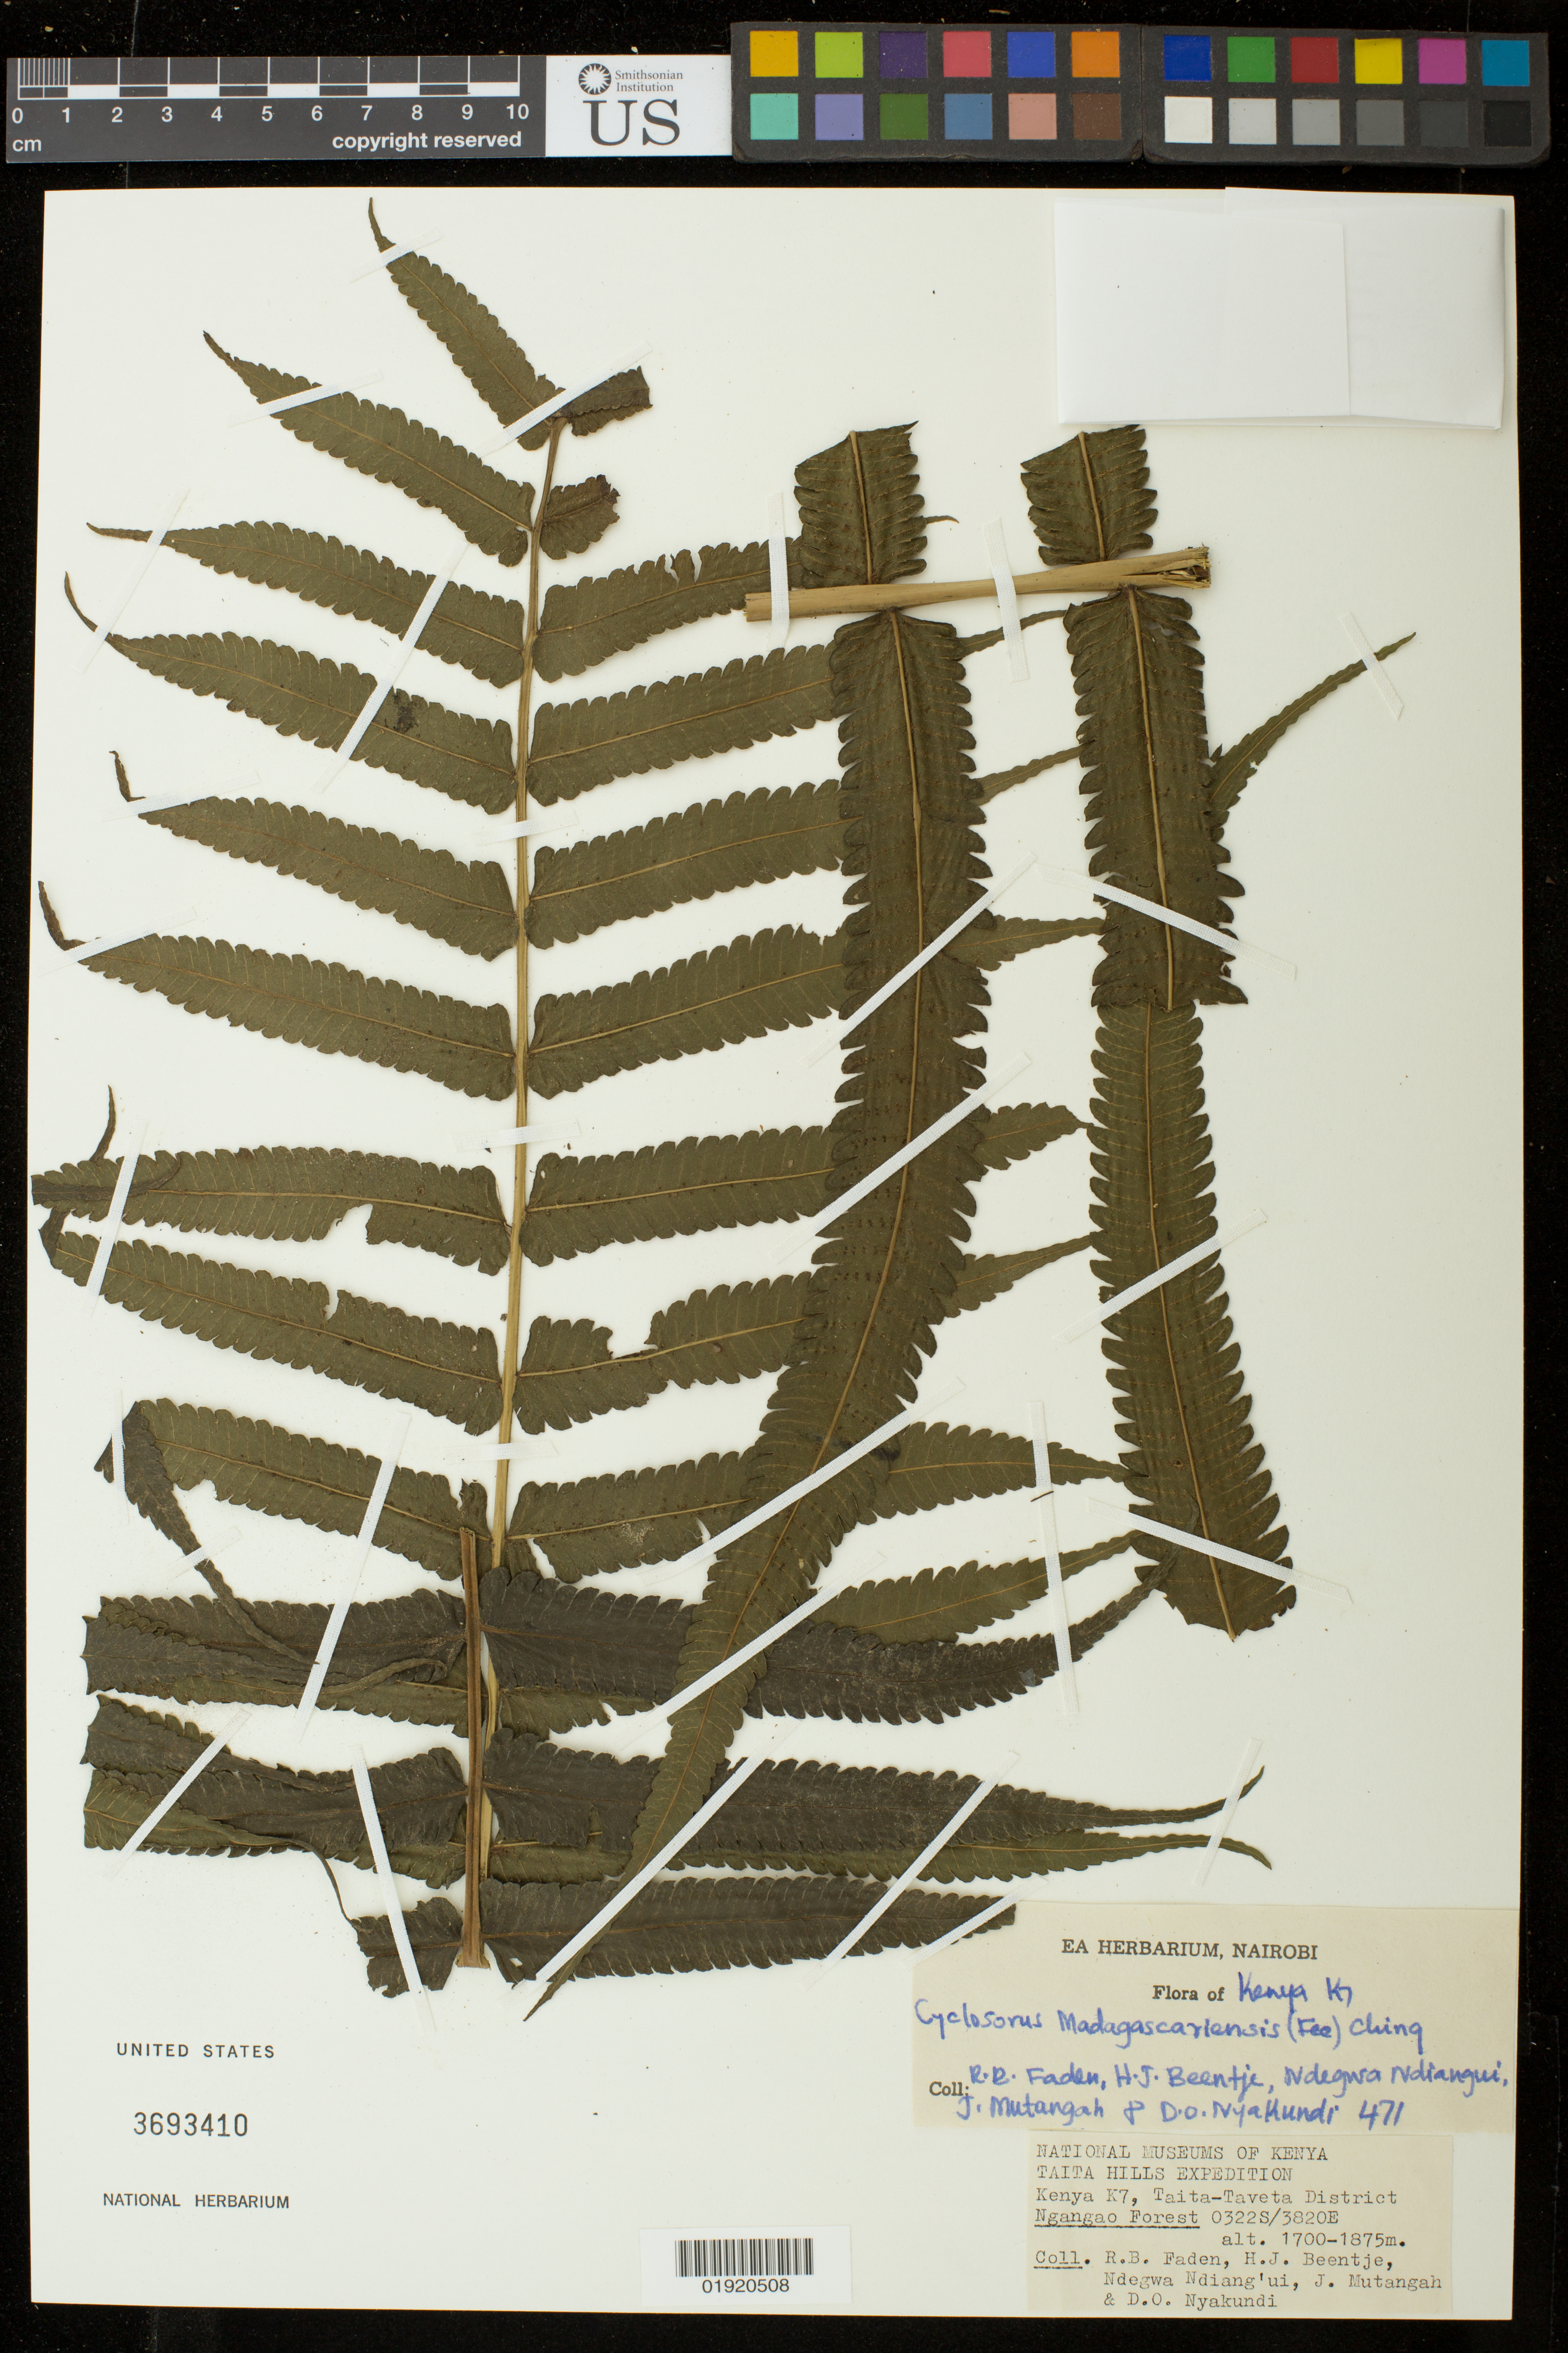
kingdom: Plantae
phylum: Tracheophyta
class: Polypodiopsida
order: Polypodiales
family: Thelypteridaceae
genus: Cyclosorus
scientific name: Cyclosorus madagascariensis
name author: (Fée) Ching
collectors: R. B. Faden, H. J. Beentje, N. Ndinag'ui, J. Mutangah & D. Nyakundi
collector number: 471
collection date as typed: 14/05/1985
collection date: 1985-05-14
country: Kenya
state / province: Taita Taveta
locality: Kenya K7, Taita-Taveta District, Tatia Hills, Ngangao Forest.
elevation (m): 1700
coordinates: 0322S, 3820E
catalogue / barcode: US 3693410